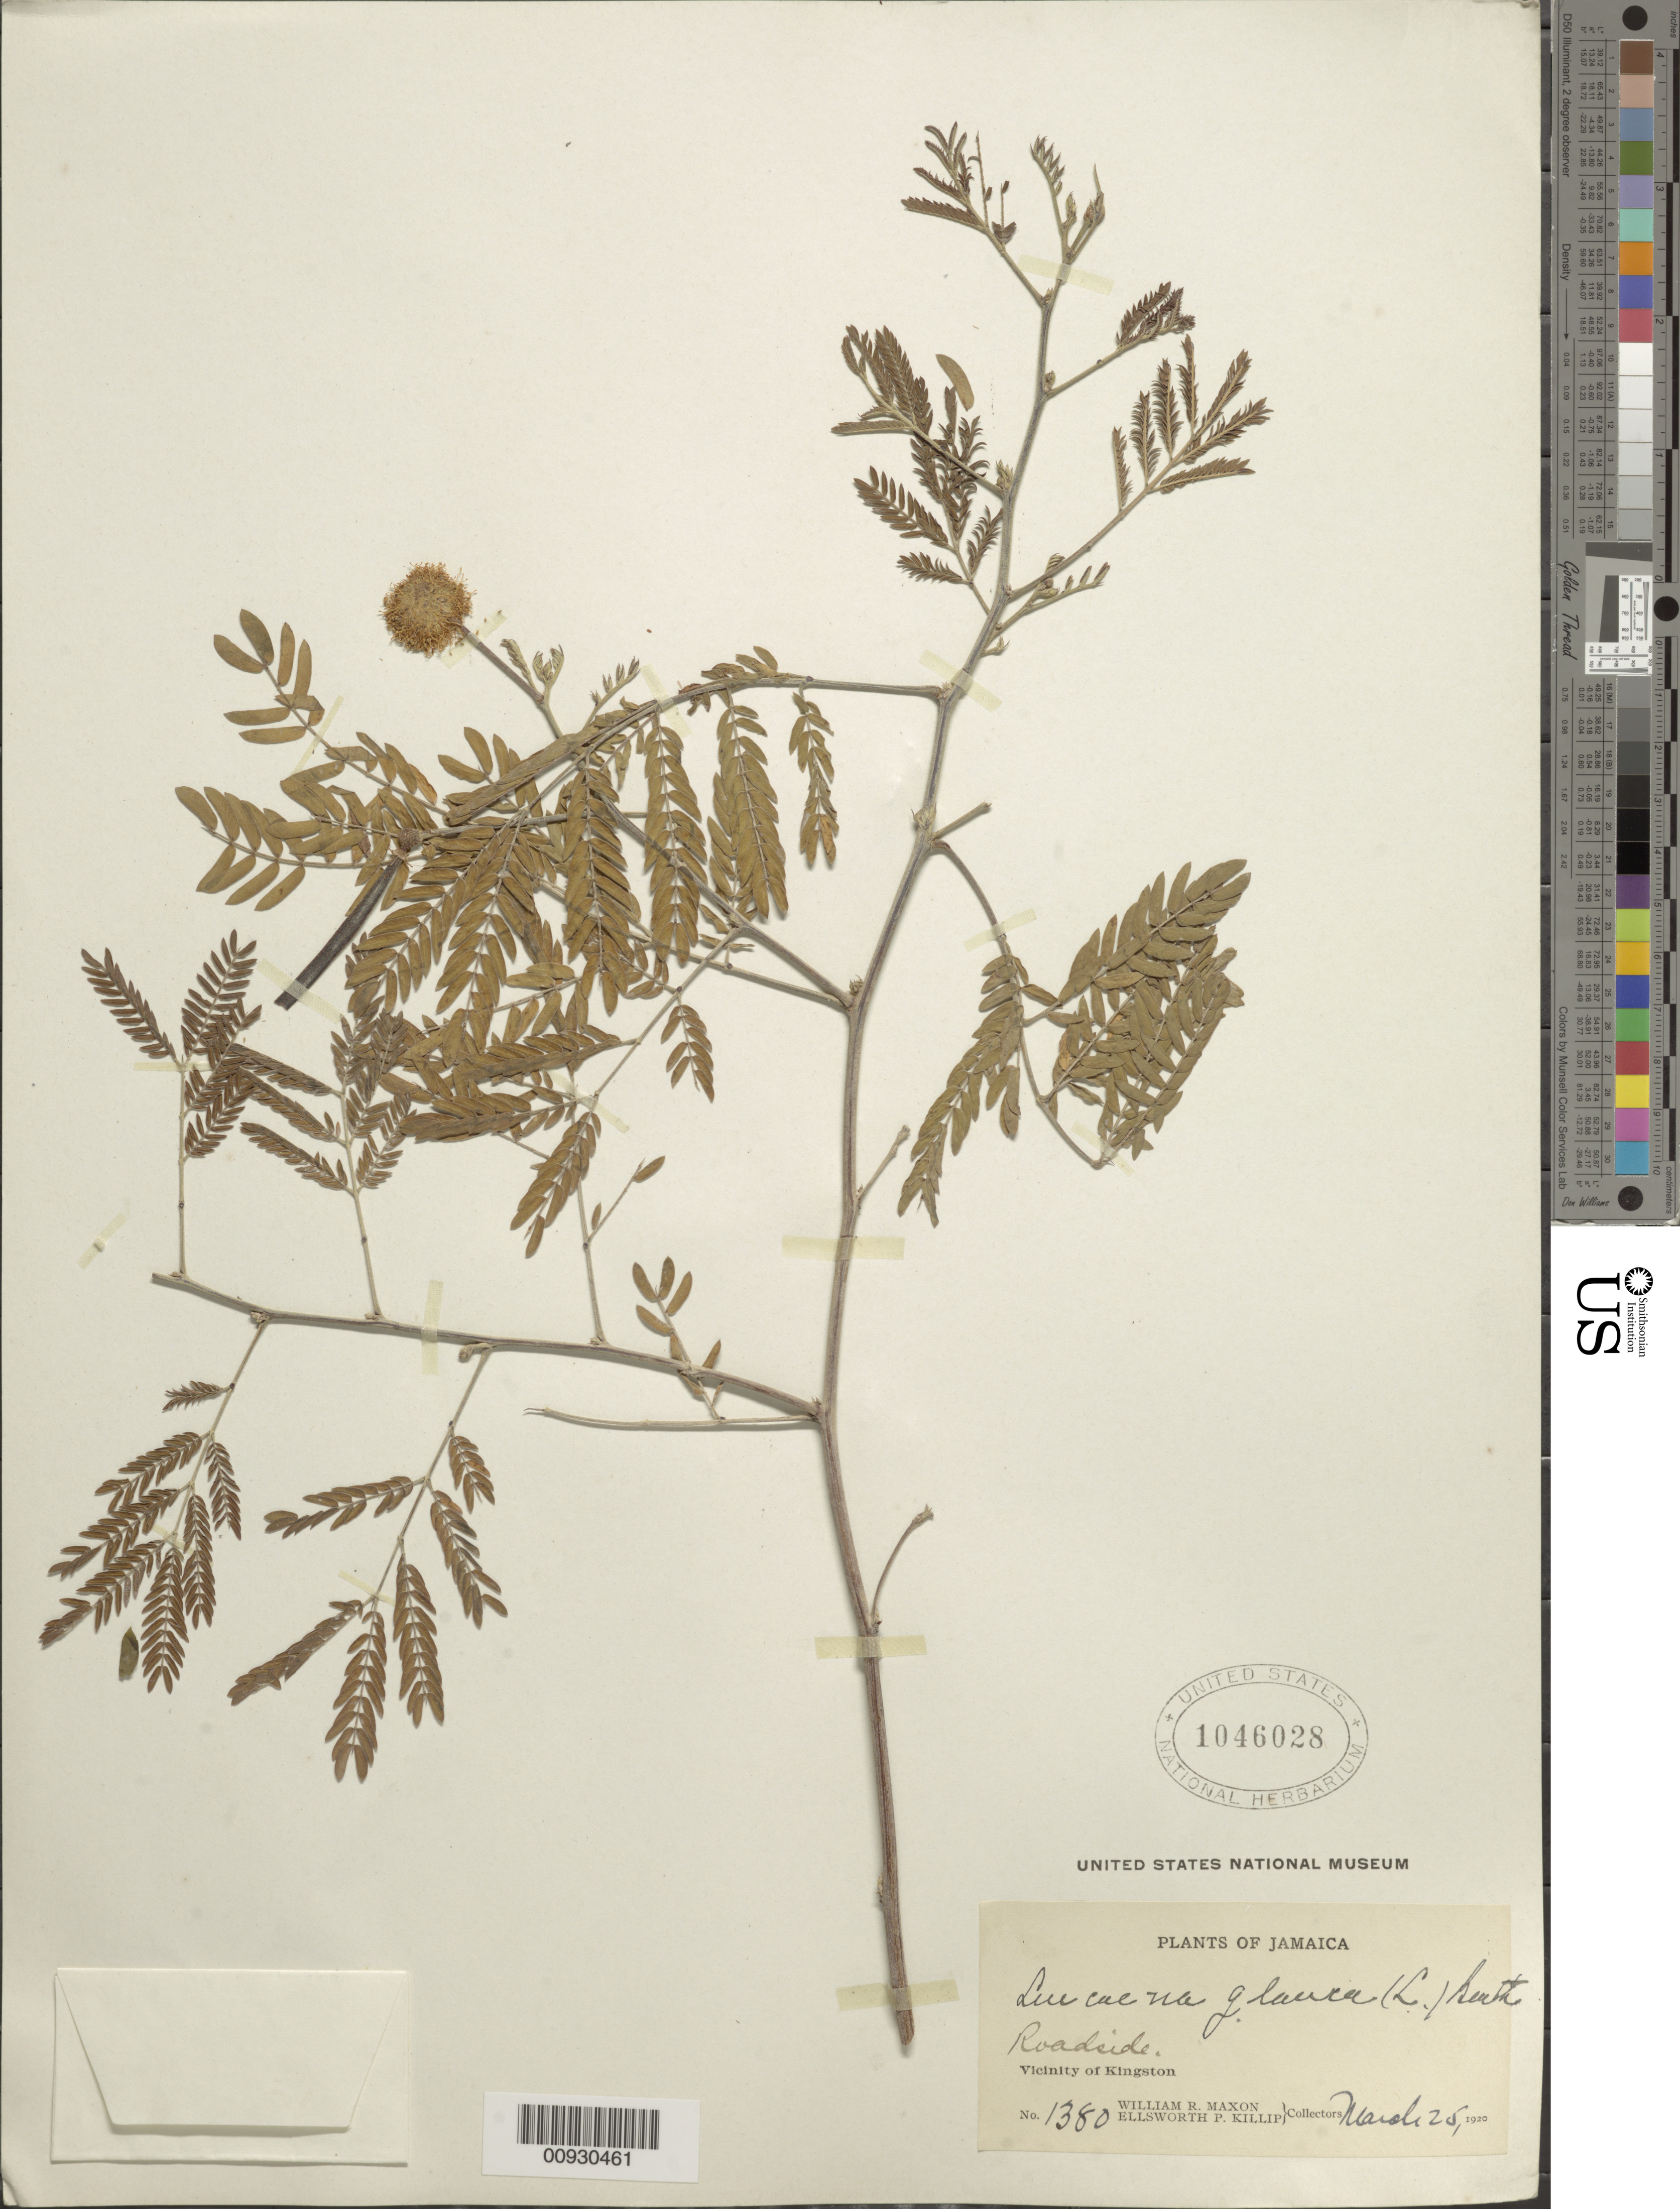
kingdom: Plantae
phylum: Tracheophyta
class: Magnoliopsida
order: Fabales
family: Fabaceae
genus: Leucaena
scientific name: Leucaena leucocephala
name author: (Lam.) de Wit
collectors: W. R. Maxon & E. P. Killip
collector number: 1380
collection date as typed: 25 Mar 1920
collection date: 1920-03-25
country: Jamaica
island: Jamaica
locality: Vicinity of Kingston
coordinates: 0 N, 0 E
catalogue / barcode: US 1046028